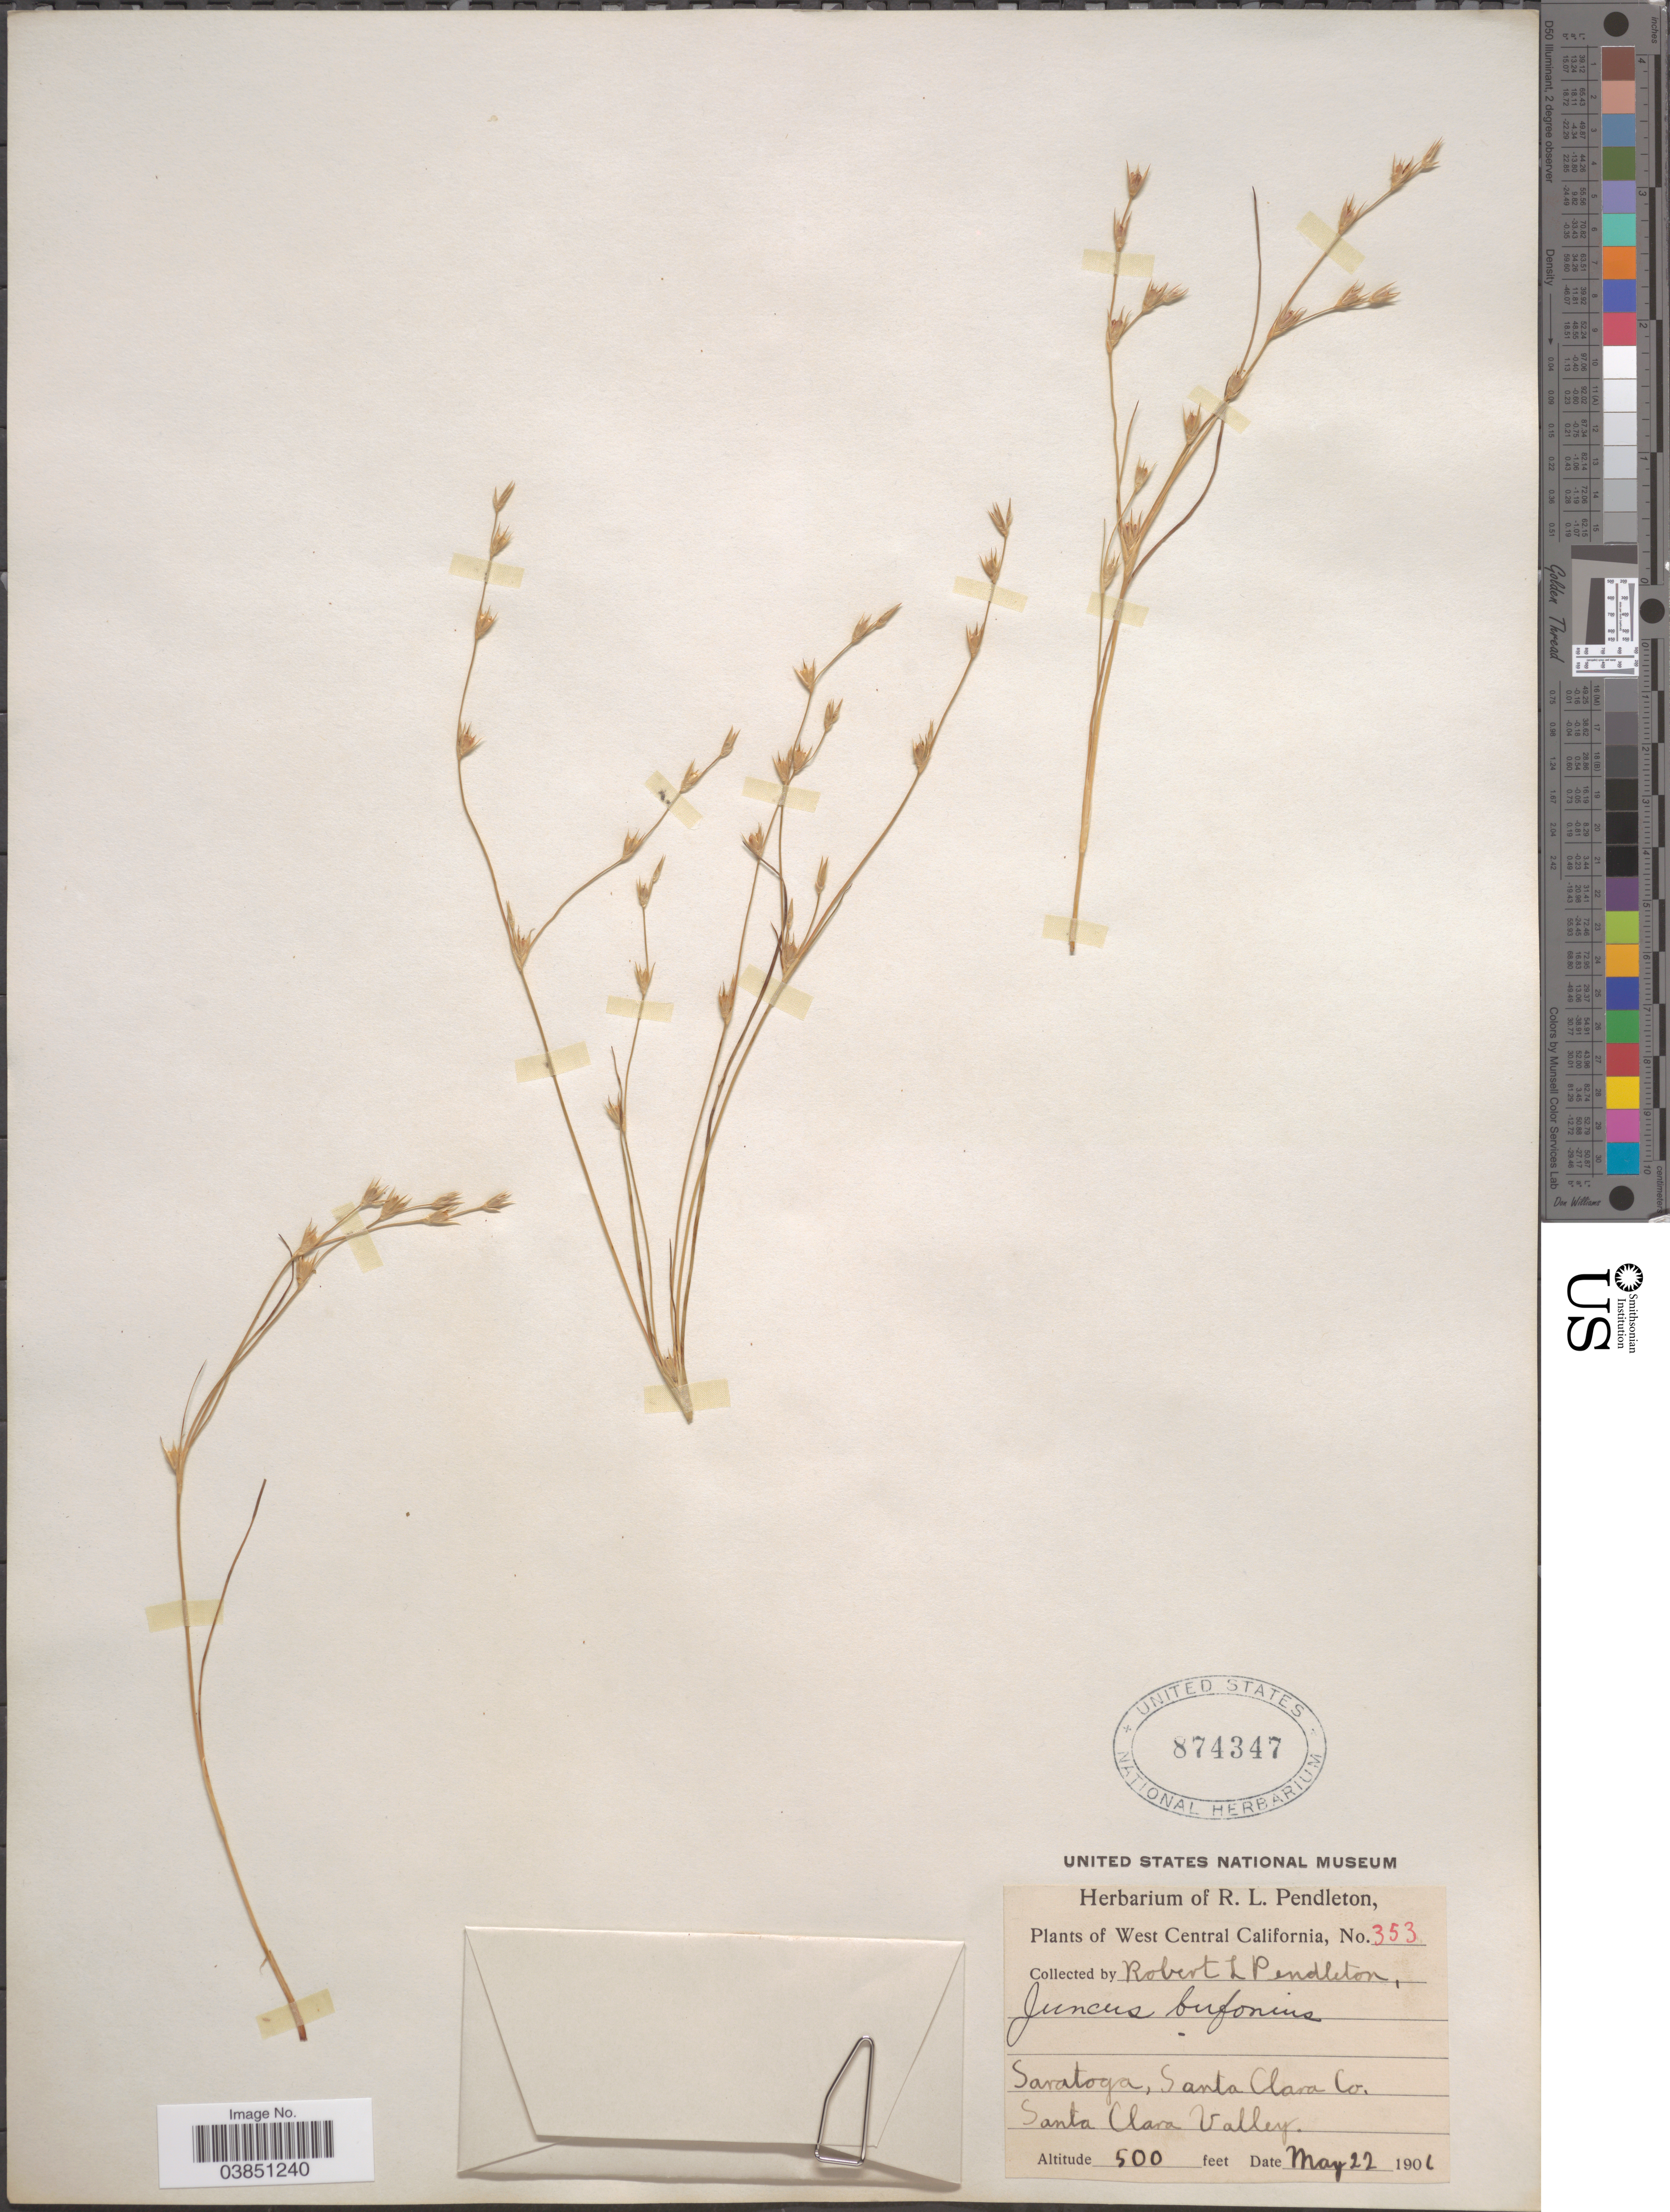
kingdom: Plantae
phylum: Tracheophyta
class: Liliopsida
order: Poales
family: Juncaceae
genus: Juncus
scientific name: Juncus bufonius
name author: L.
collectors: R. Pendleton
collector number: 353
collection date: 1906-05-22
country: United States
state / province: California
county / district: Santa Clara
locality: West Central California. Saratoga, Santa Clara Co. Santa Clara Valley.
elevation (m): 152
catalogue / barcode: US 874347